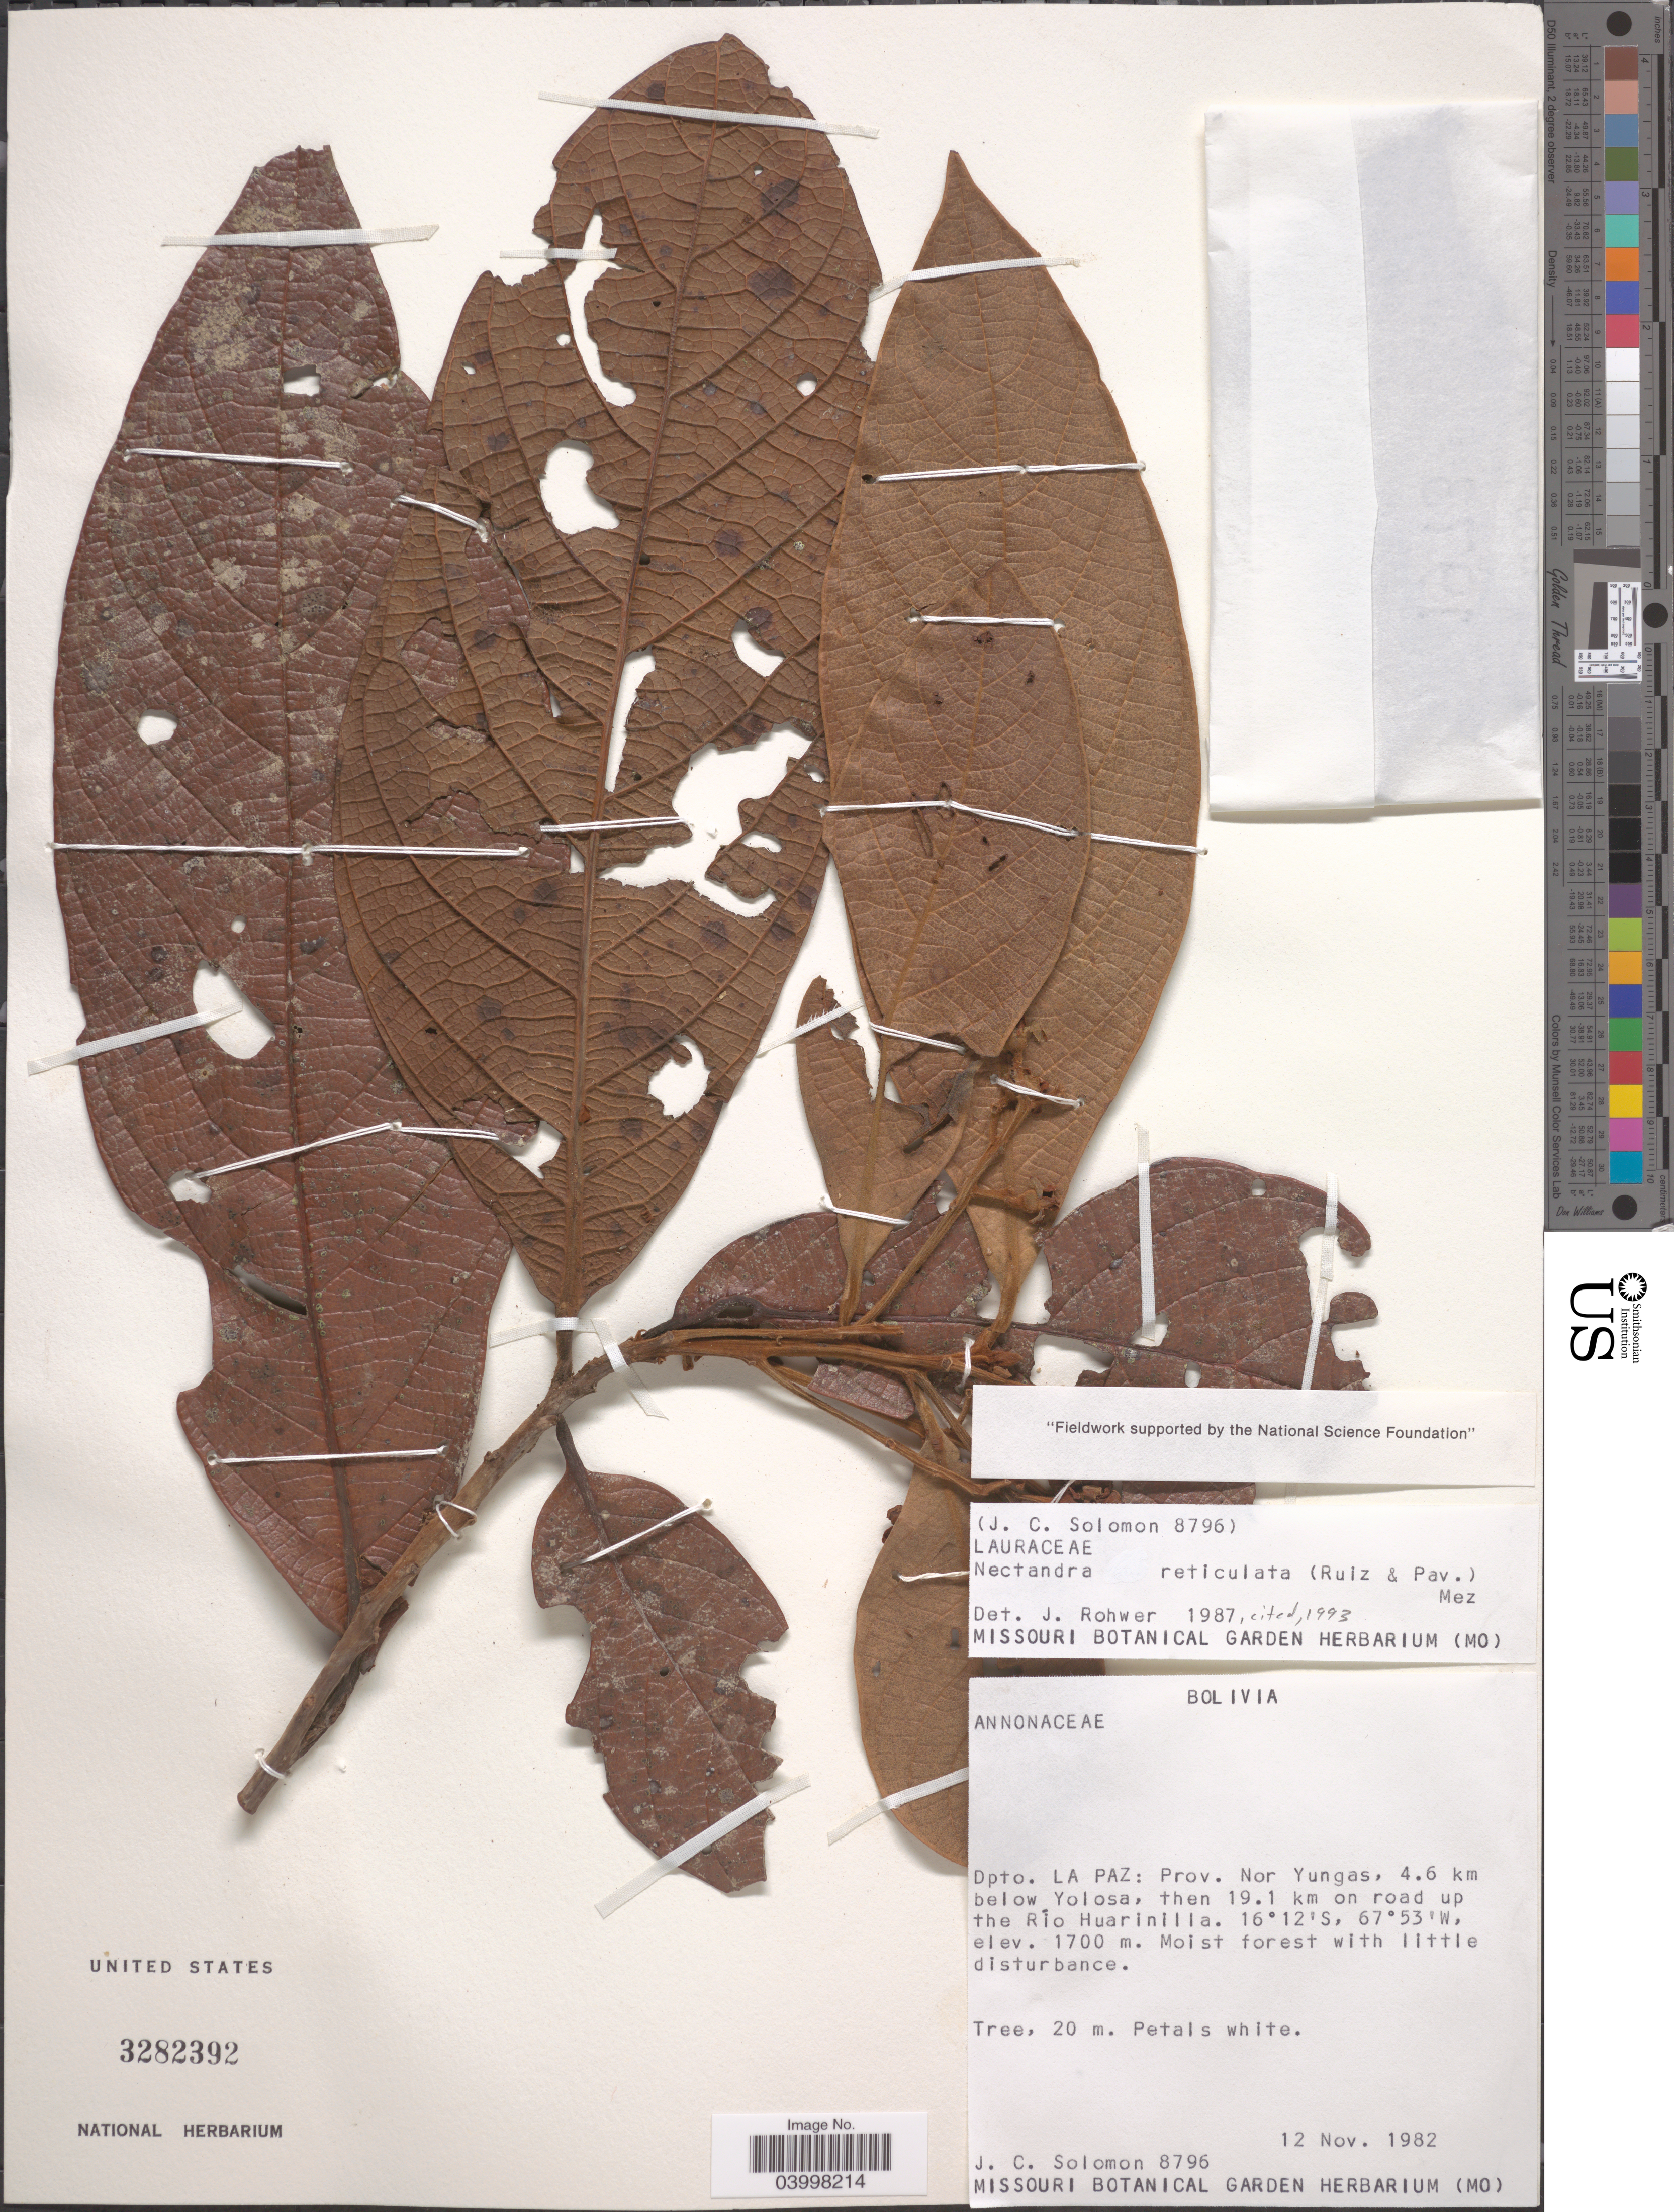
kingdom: Plantae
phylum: Tracheophyta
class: Magnoliopsida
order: Laurales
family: Lauraceae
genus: Nectandra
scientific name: Nectandra reticulata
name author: (Ruiz & Pav.) Mez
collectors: J. C. Solomon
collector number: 8796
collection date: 1982-11-12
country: Bolivia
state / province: La Paz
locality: Dpto. La Paz: Prov. Nor Yungas, 4.6 km below Yolosa, then 19.1 km on road up the Río Huarinilla.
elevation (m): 1700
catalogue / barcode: US 3282392